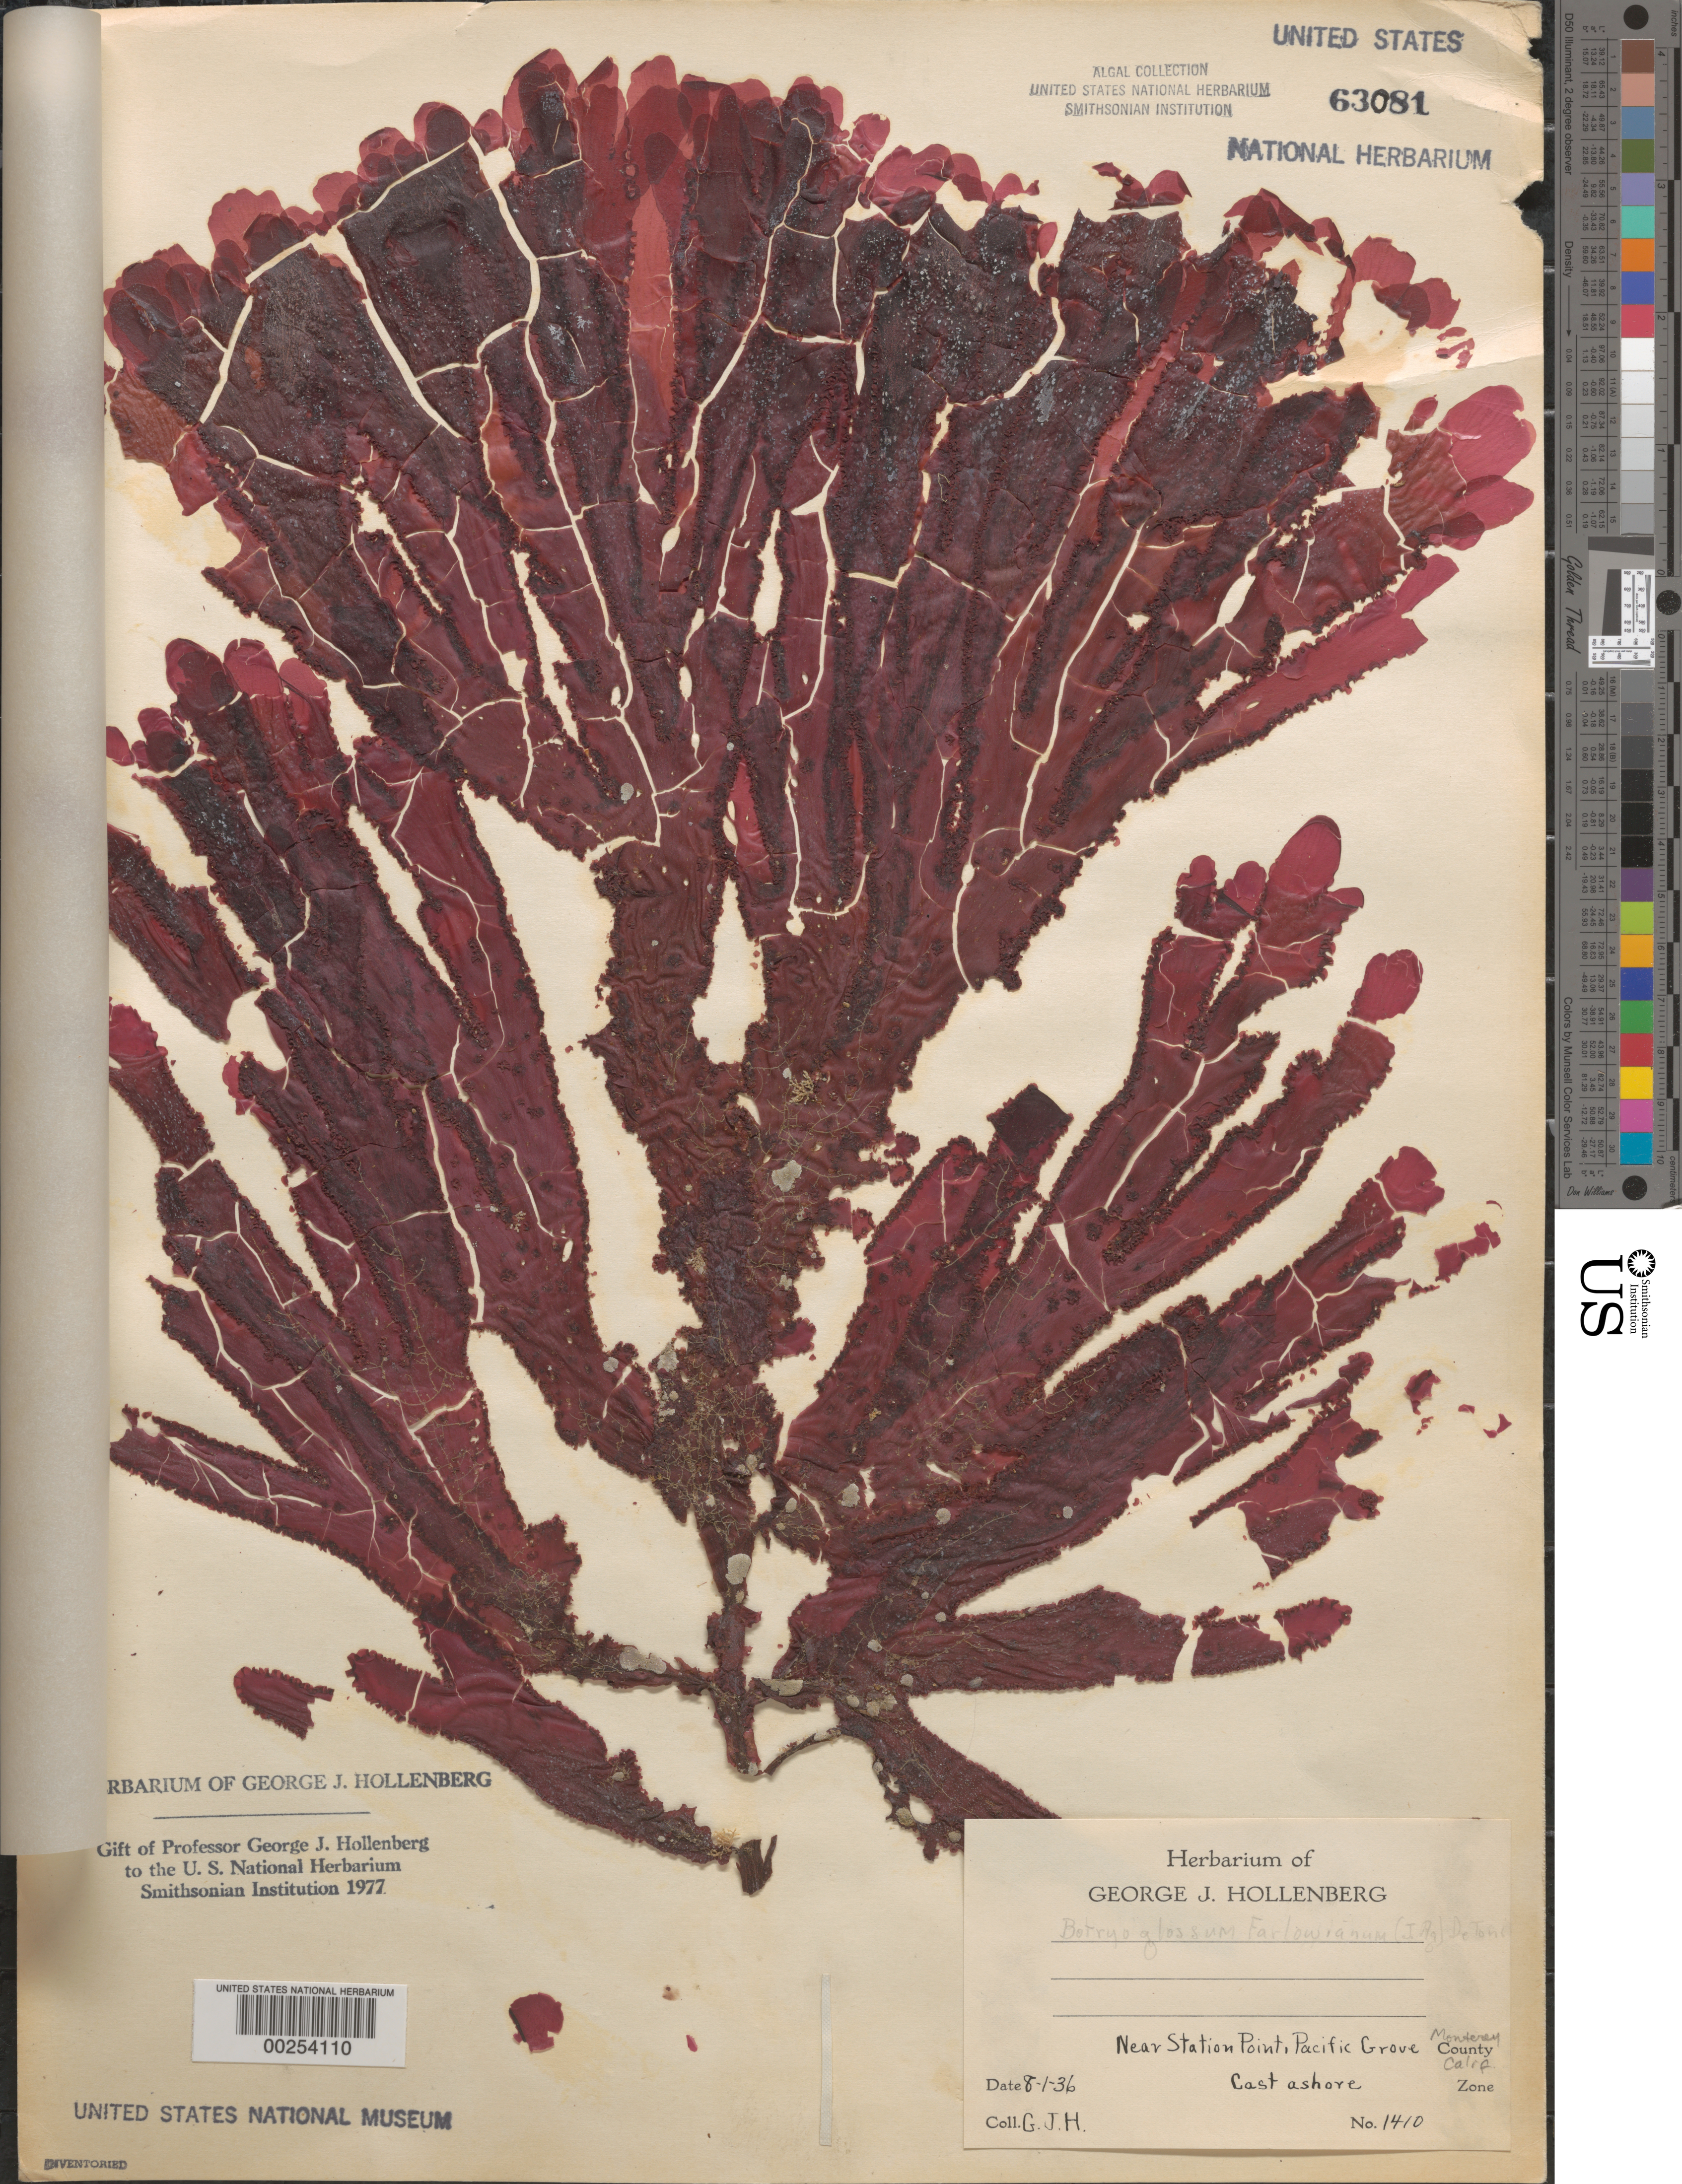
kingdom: Plantae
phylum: Rhodophyta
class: Florideophyceae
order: Ceramiales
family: Delesseriaceae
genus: Botryoglossum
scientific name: Botryoglossum farlowianum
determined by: Hollenberg, George J.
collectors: G. Hollenberg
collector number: GJH 1410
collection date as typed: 01 Aug 1936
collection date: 1936-08-01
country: United States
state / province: California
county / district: Monterey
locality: Pacific Grove, near Station Point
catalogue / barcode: US 63081